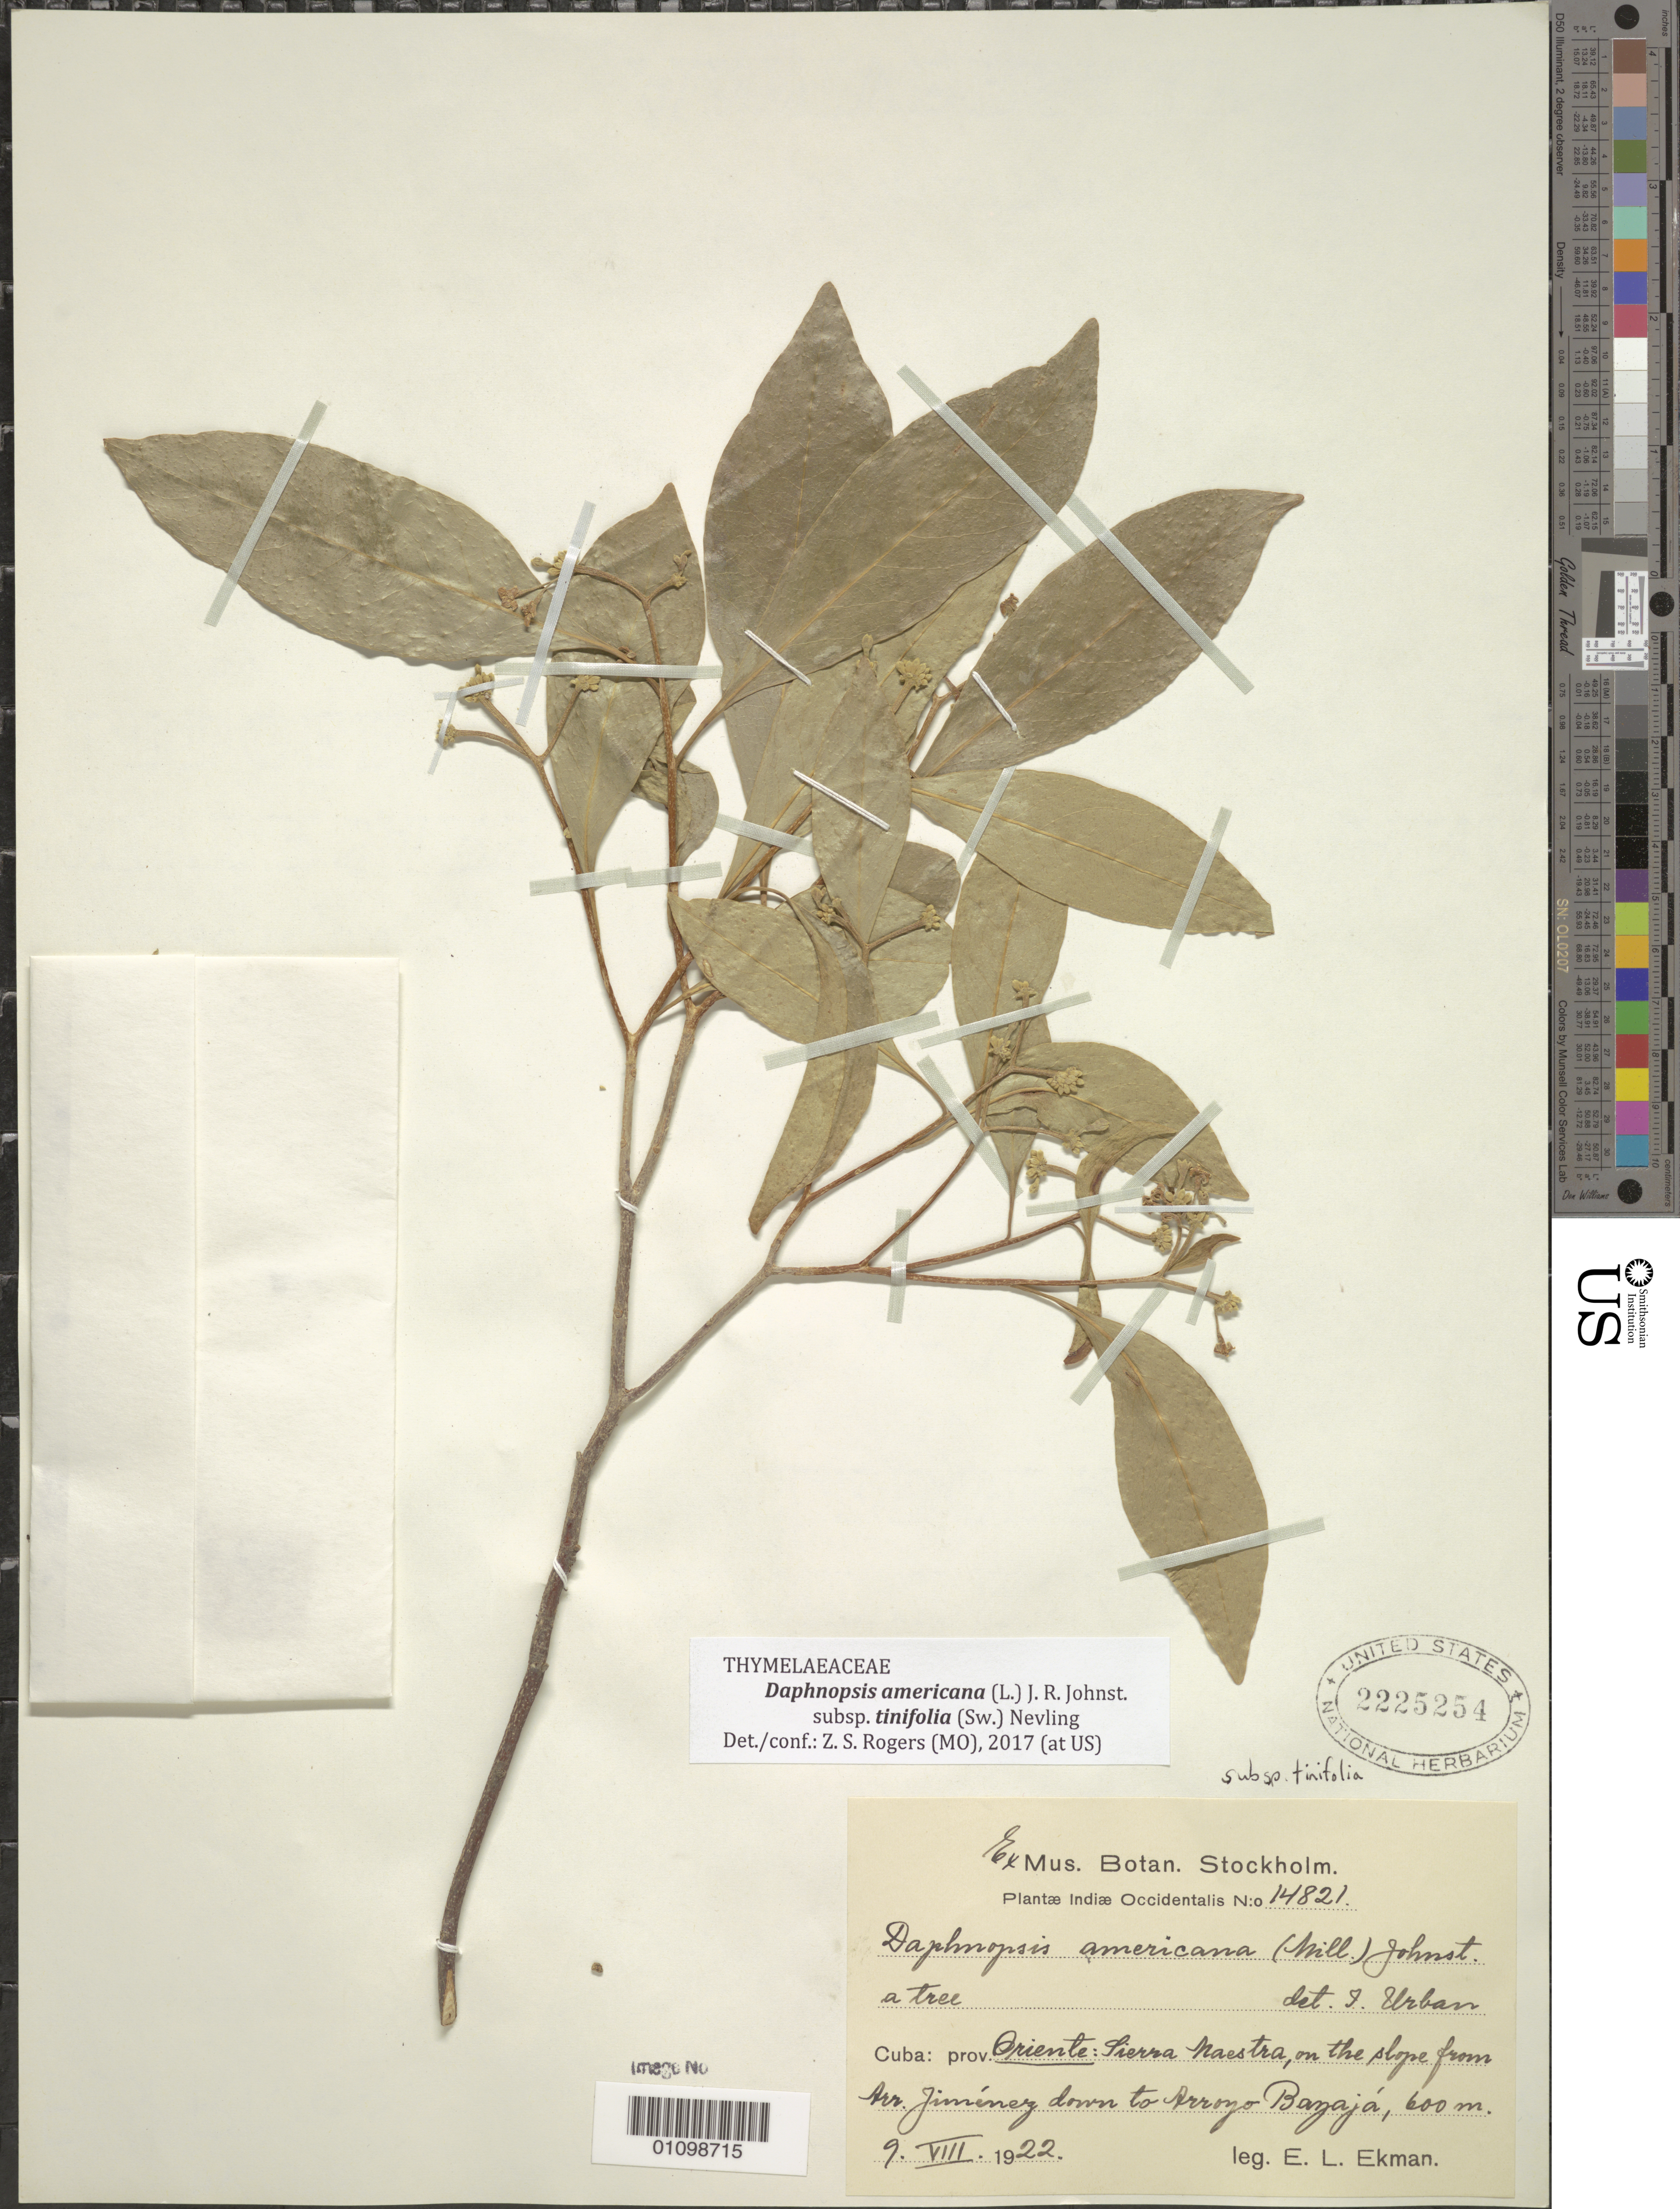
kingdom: Plantae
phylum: Tracheophyta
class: Magnoliopsida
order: Malvales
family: Thymelaeaceae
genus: Daphnopsis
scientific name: Daphnopsis americana subsp. tinifolia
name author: (Sw.) Nevling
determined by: Rogers, Z. S.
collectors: E. L. Ekman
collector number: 14821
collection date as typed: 09 Aug 1922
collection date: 1922-08-09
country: Cuba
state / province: Oriente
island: Cuba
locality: Sierra Maestra on the slope from Arr Jimeney down to Arroy Nazaja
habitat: On the slope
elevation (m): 600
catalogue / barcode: US 2225254